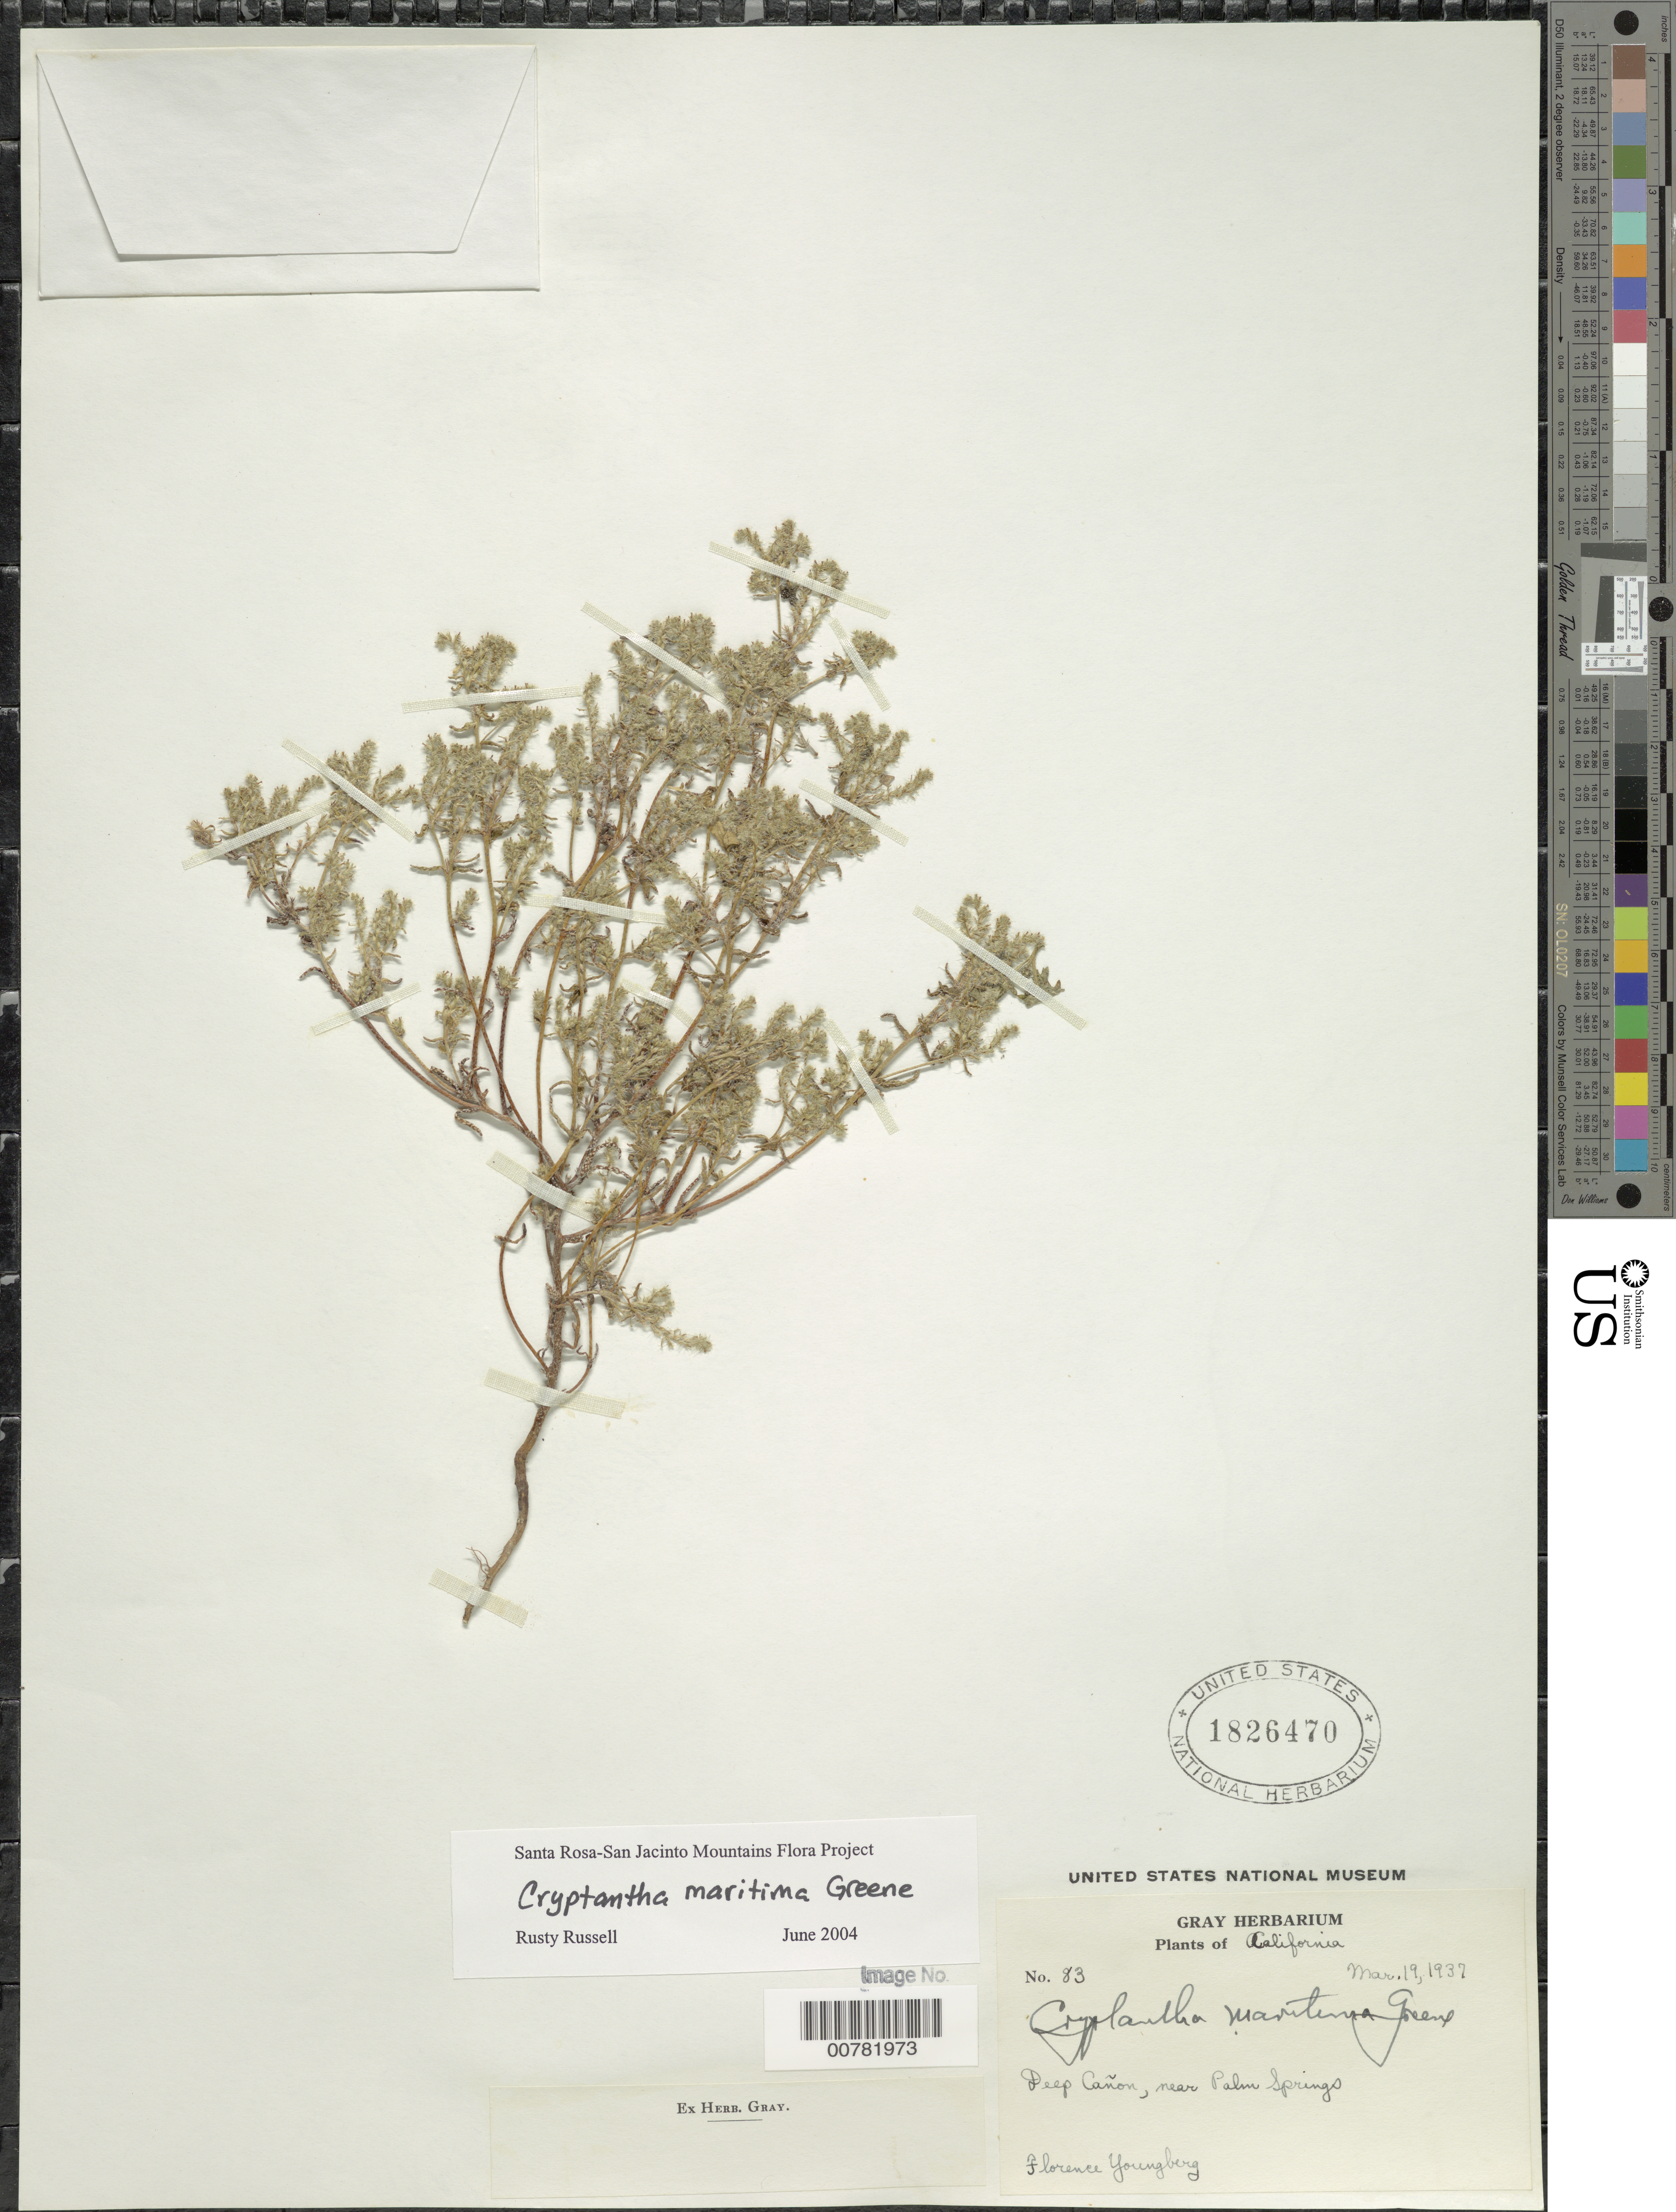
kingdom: Plantae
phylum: Tracheophyta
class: Magnoliopsida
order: Boraginales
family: Boraginaceae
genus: Cryptantha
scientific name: Cryptantha maritima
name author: (Greene) Greene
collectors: F. Youngberg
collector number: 83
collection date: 1937-03-19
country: United States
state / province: California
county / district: Riverside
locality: Deep Cañon, near Palm Springs. California.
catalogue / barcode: US 1826470